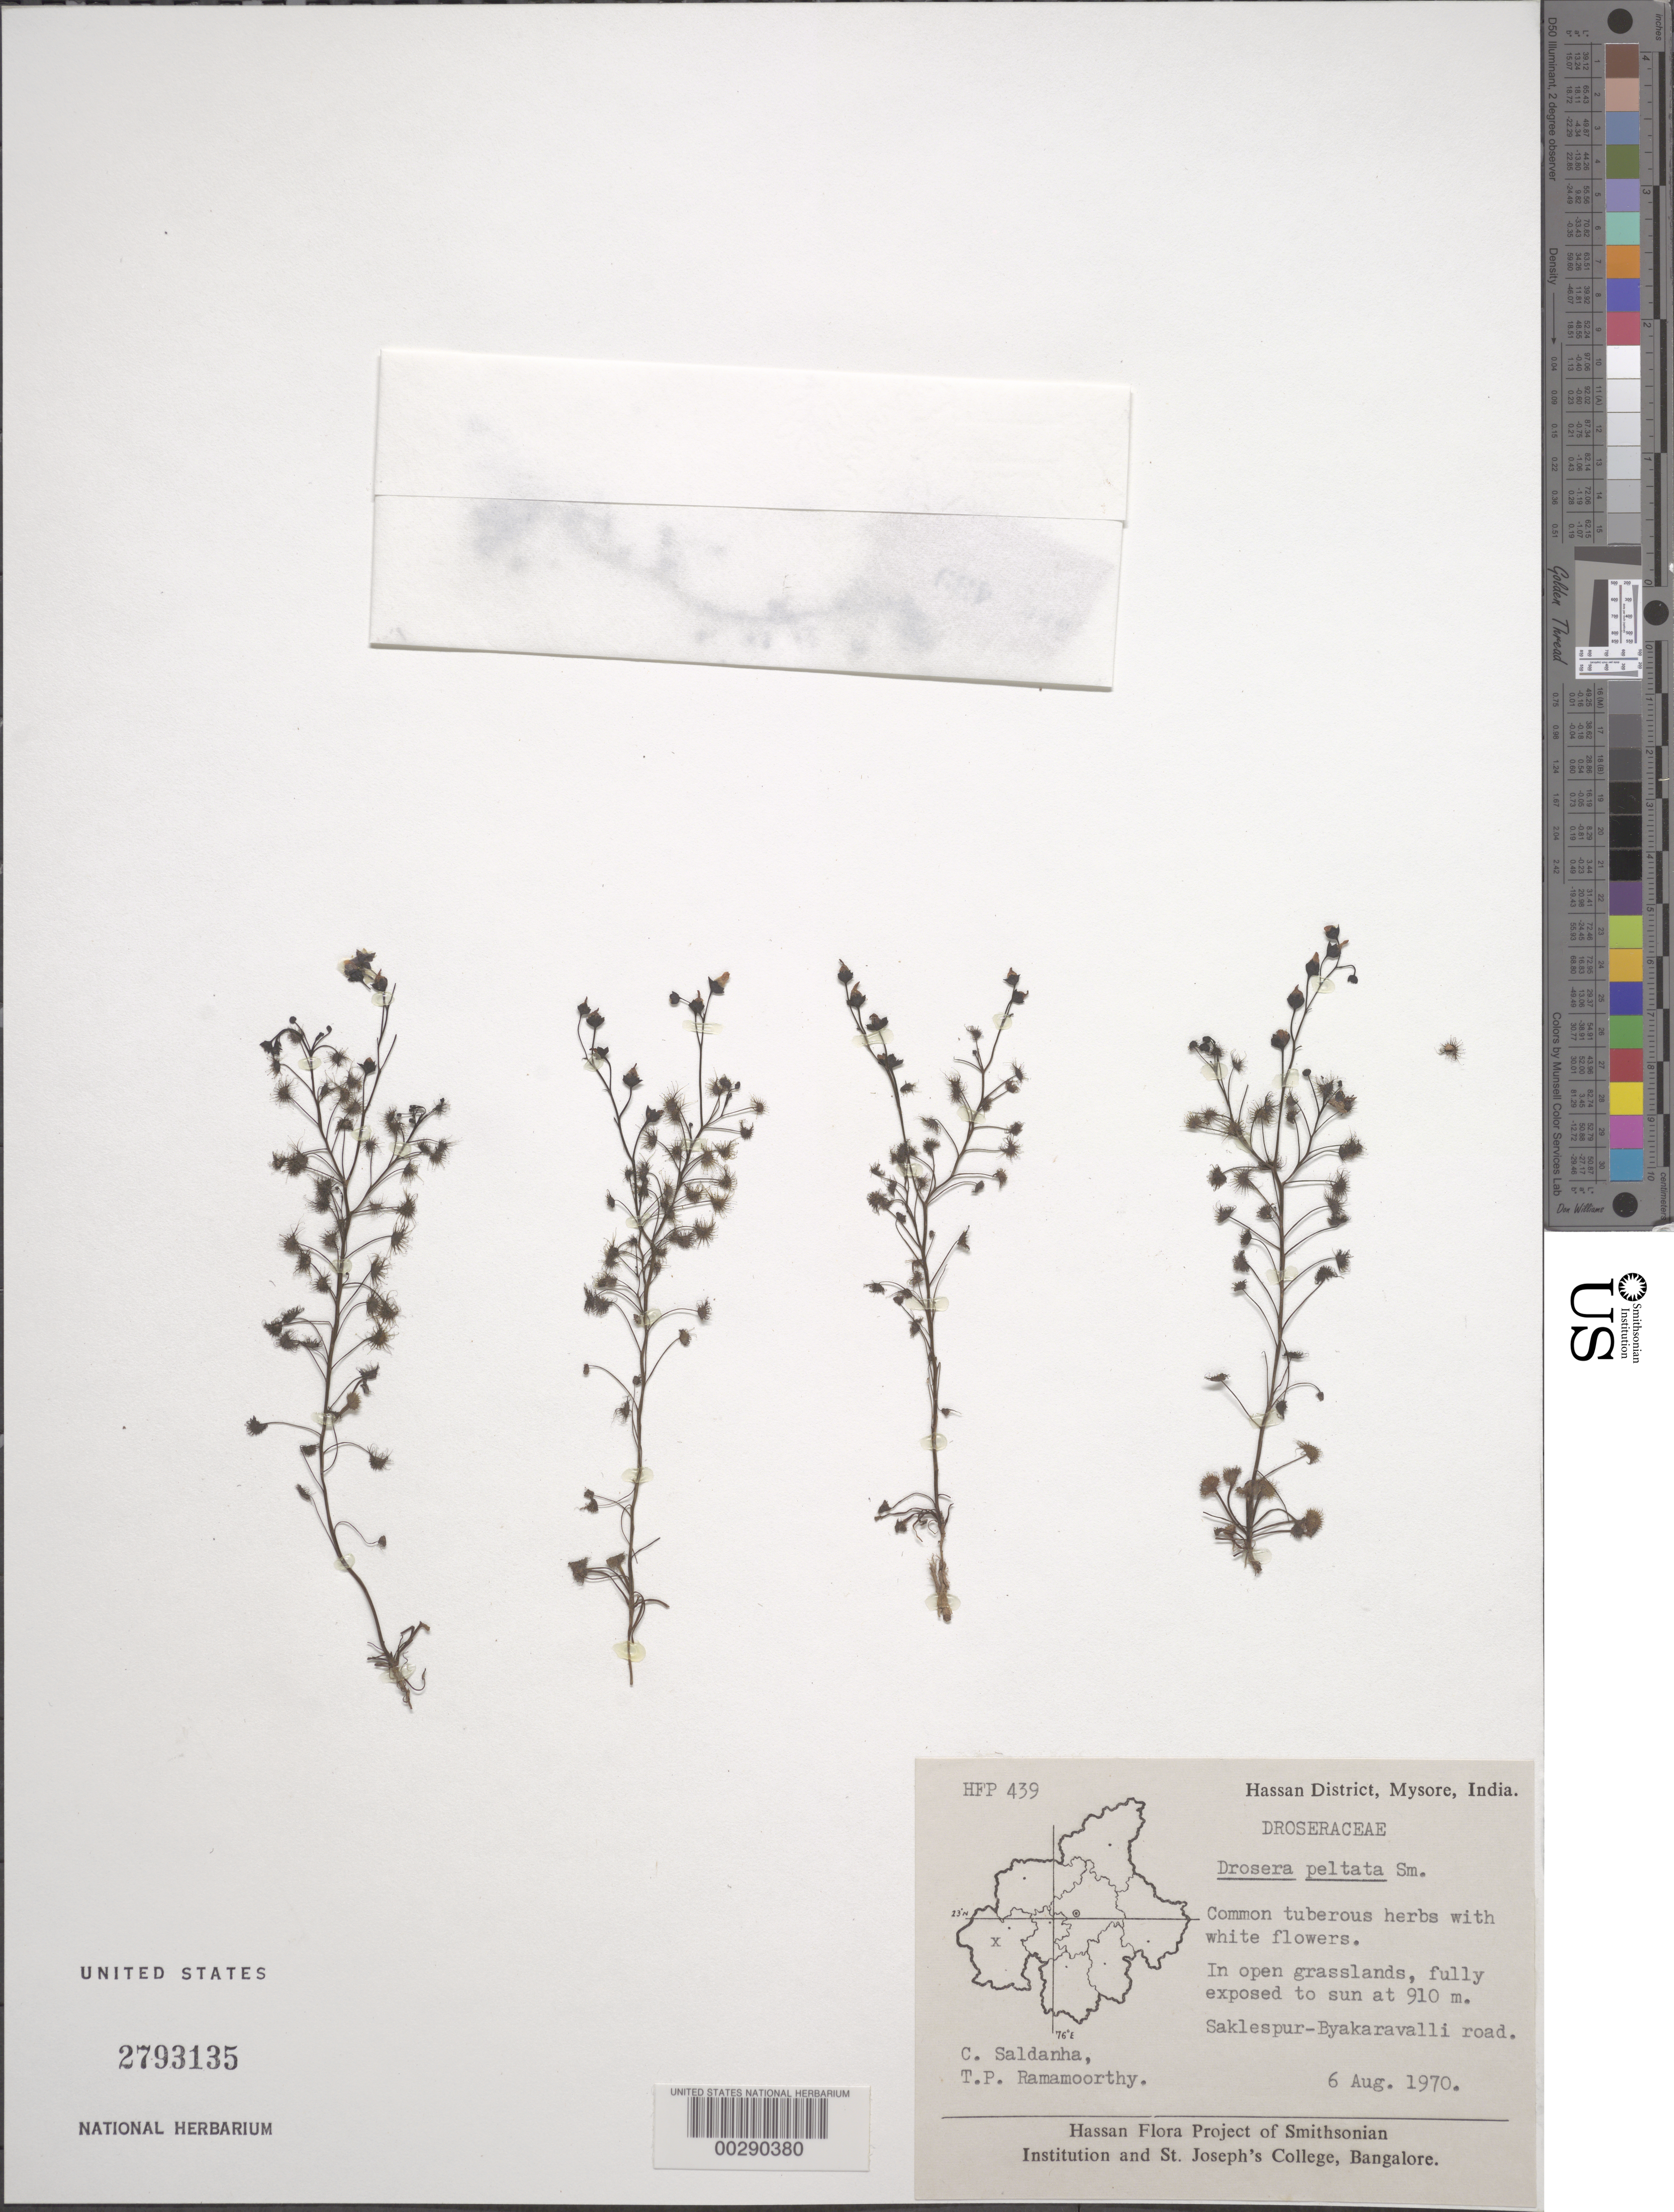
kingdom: Plantae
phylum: Tracheophyta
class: Magnoliopsida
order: Caryophyllales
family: Droseraceae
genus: Drosera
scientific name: Drosera peltata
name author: Sm. ex Willd.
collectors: C. J. Saldanha & T. P. Ramamoorthy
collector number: Hfp 439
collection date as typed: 06 Aug 1970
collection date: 1970-08-06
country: India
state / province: Karnataka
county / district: Hassan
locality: Saklespur - byakaravalli road, mysore state [mysore state = karnataka.]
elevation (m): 910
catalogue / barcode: US 2793135